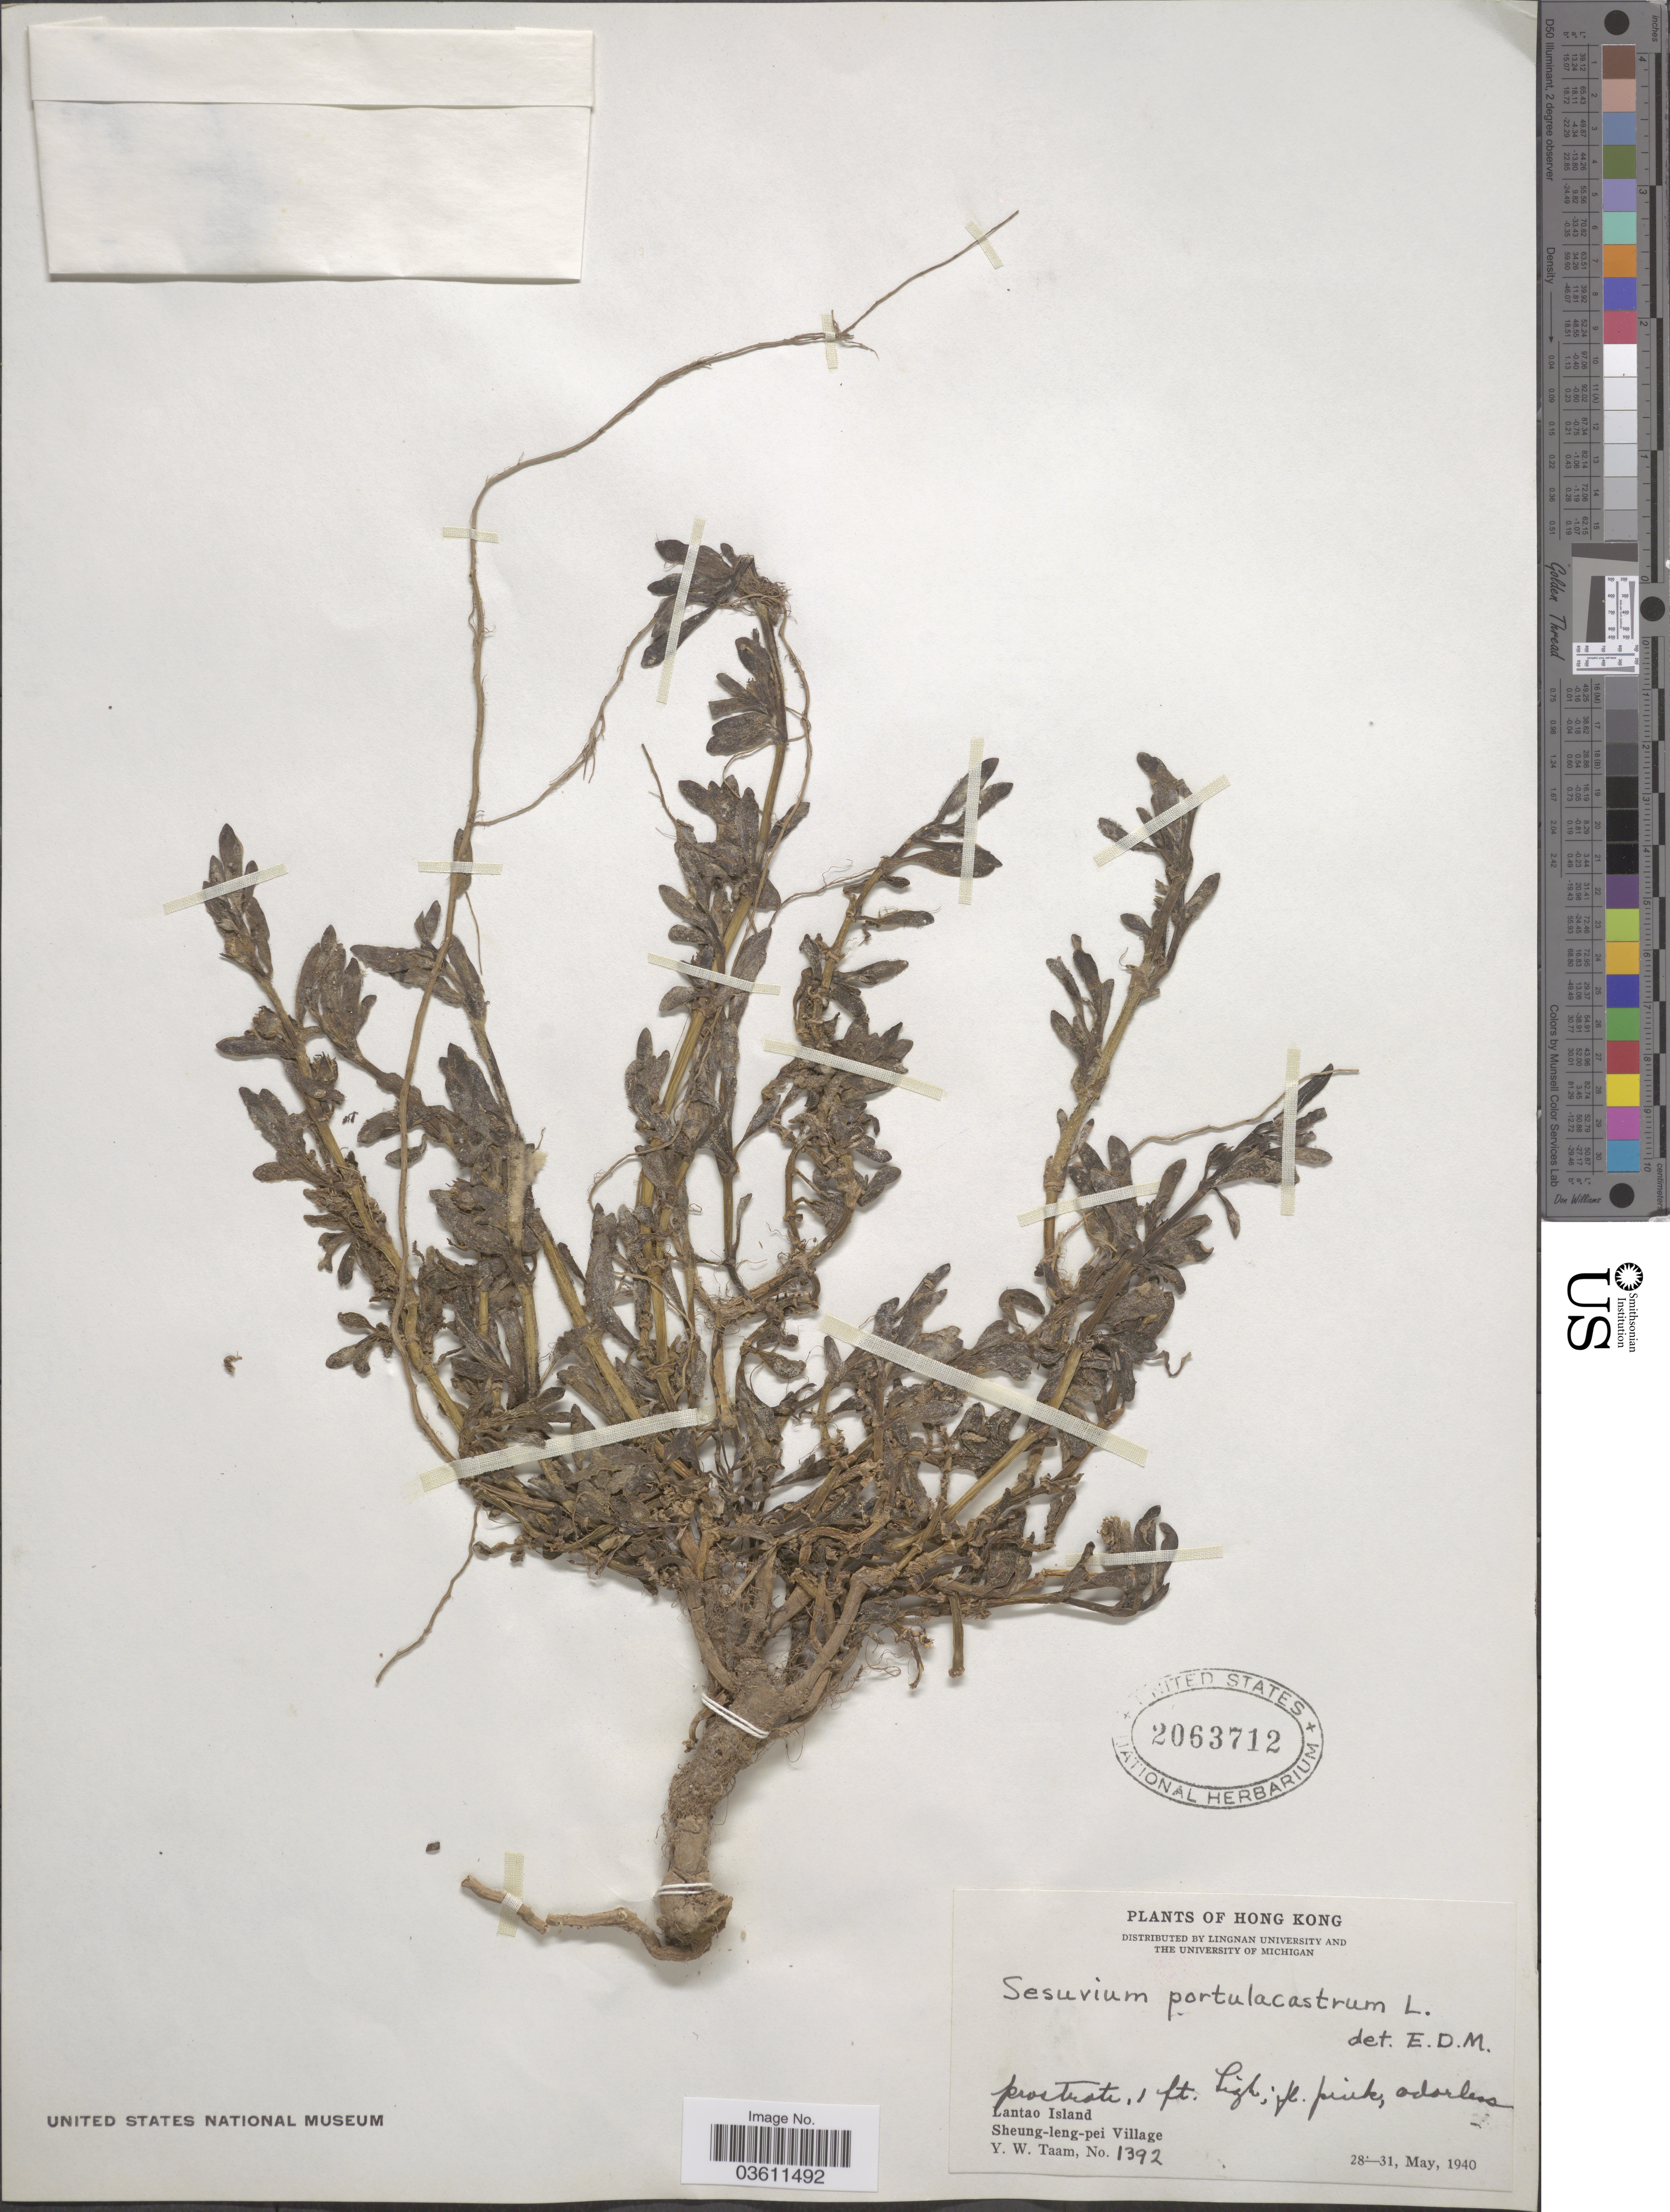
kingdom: Plantae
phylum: Tracheophyta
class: Magnoliopsida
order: Caryophyllales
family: Aizoaceae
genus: Sesuvium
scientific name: Sesuvium portulacastrum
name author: (L.) L.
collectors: Y. W. Taam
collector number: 1392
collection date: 1940-05-28/1940-05-31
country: China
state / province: Hong Kong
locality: Lantao Island. Sheung-leng-pei Village.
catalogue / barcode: US 2063712